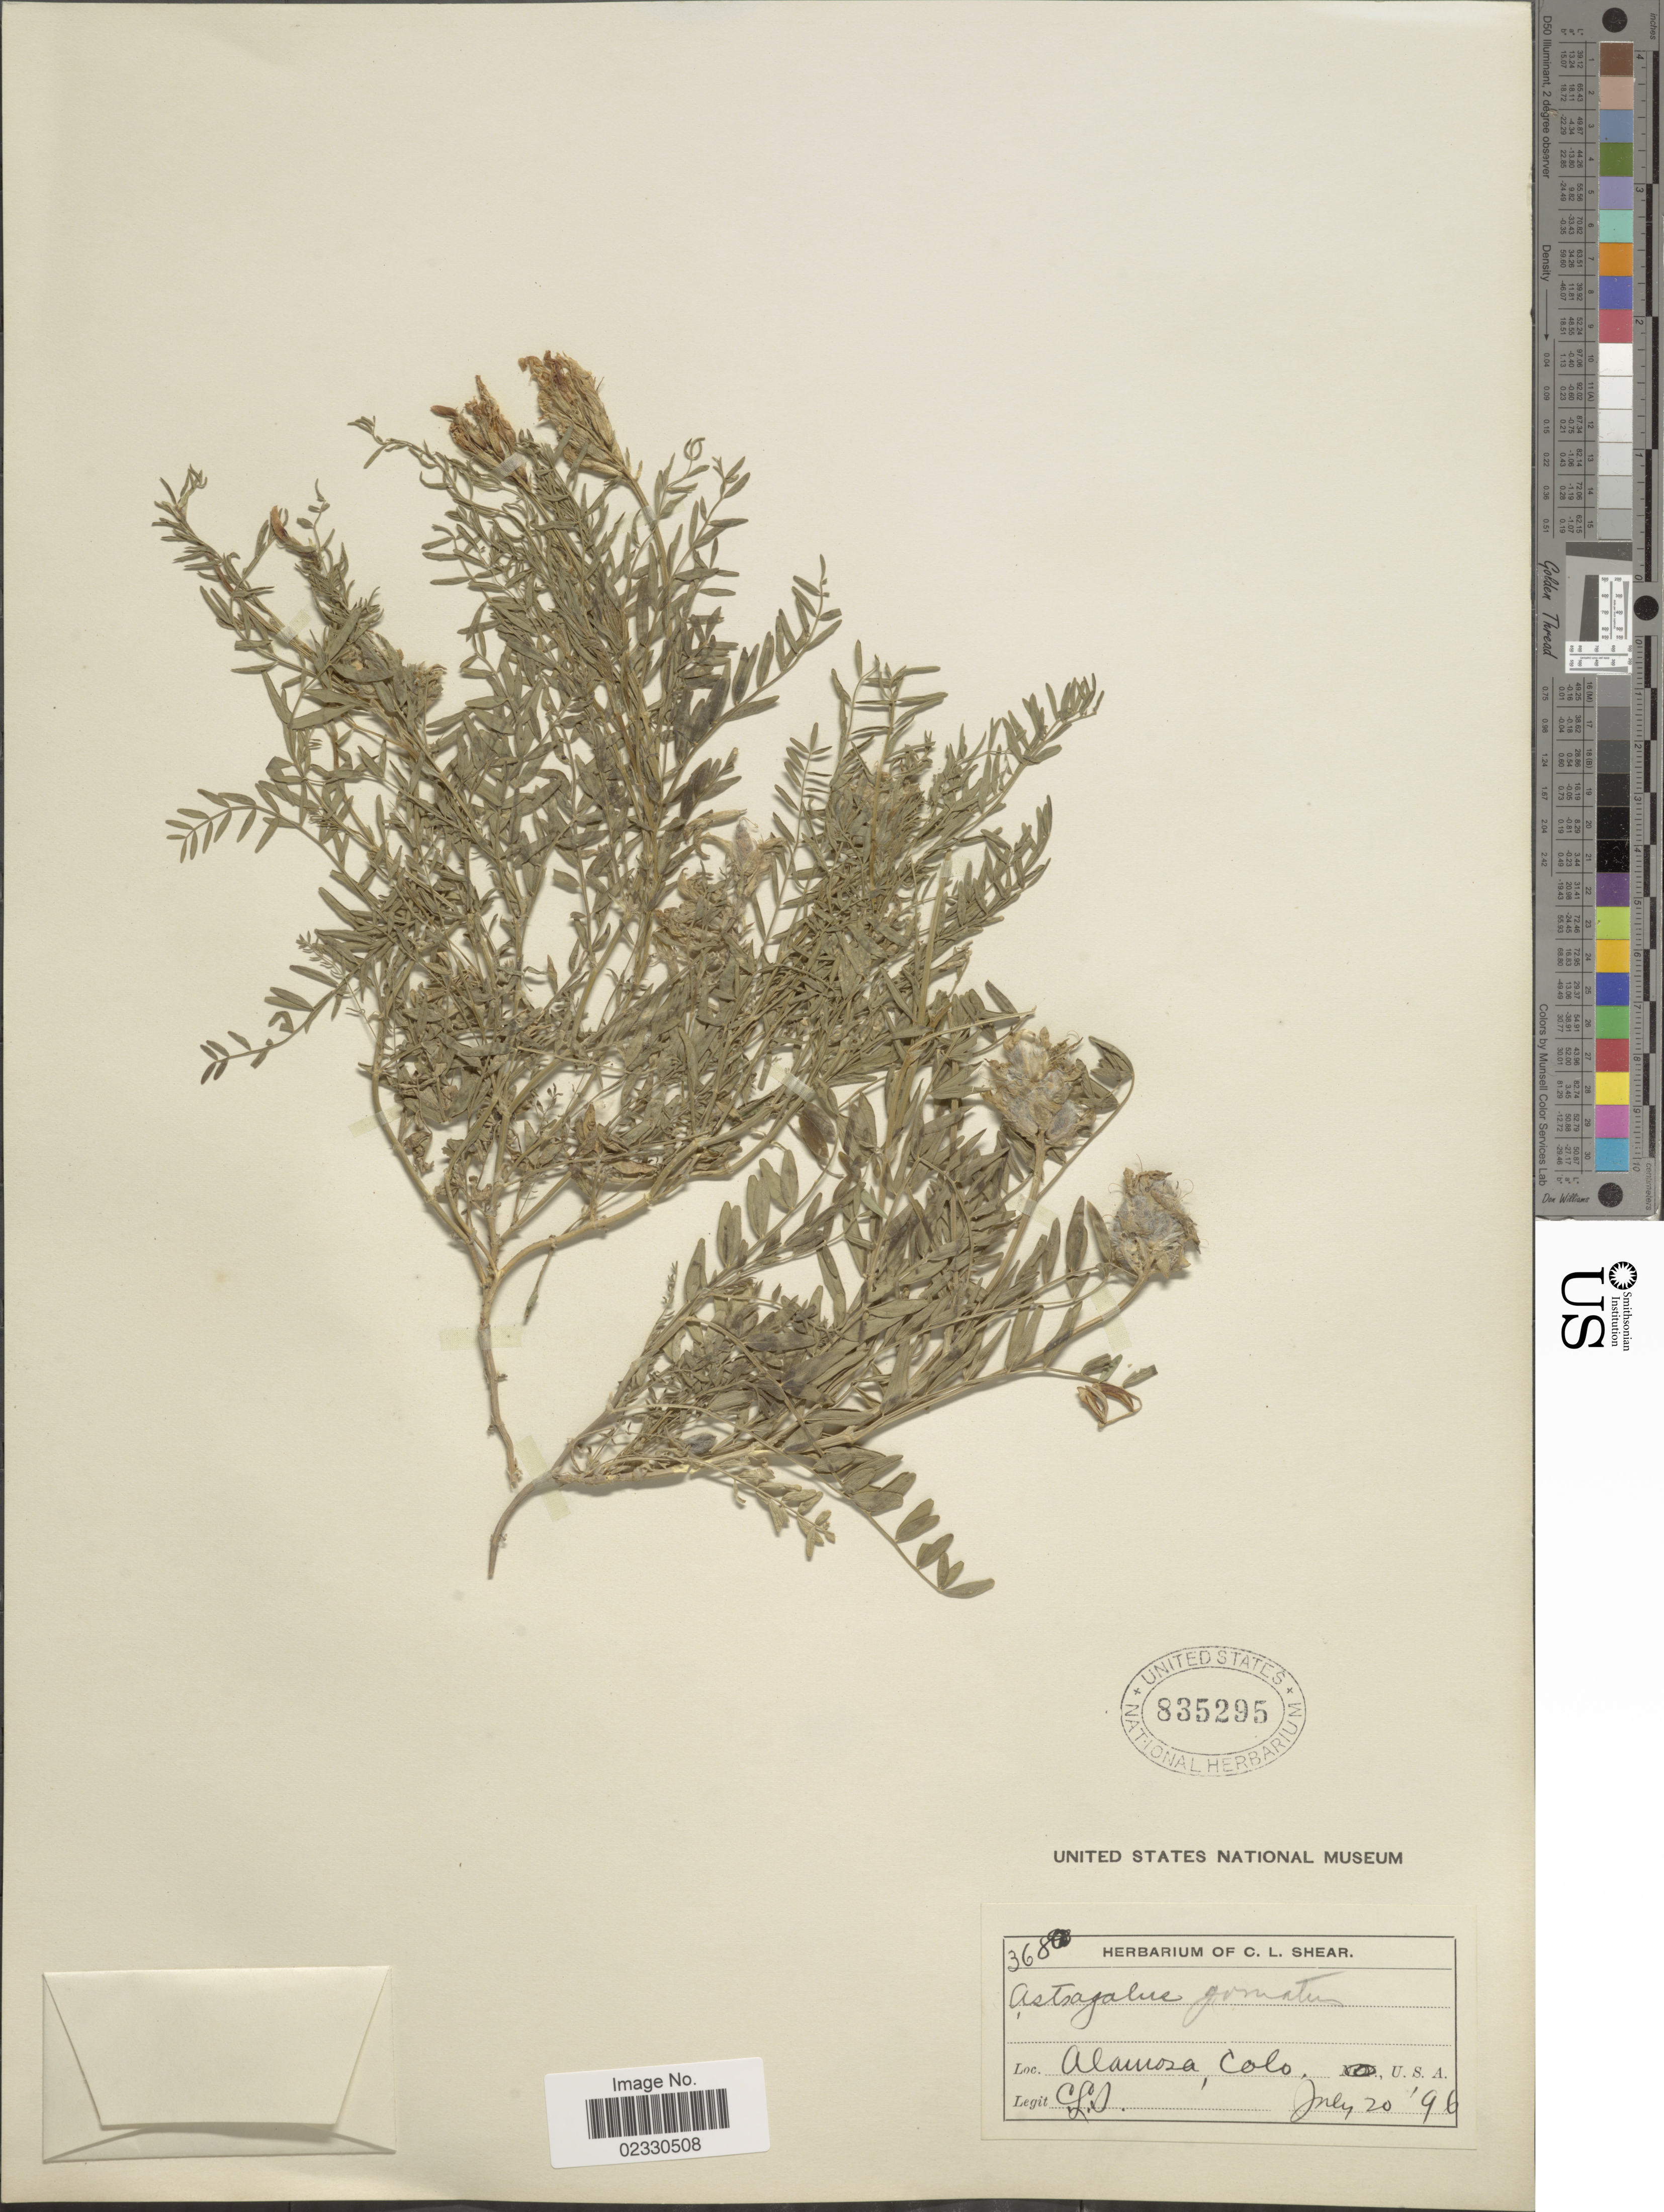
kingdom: Plantae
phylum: Tracheophyta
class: Magnoliopsida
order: Fabales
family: Fabaceae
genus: Astragalus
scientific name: Astragalus dasyglottis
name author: DC.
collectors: C. L. Shear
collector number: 368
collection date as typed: Transcribed d/m/y: 20/7/96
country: United States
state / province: Colorado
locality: Alamosa, Colo.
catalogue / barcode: US 835295